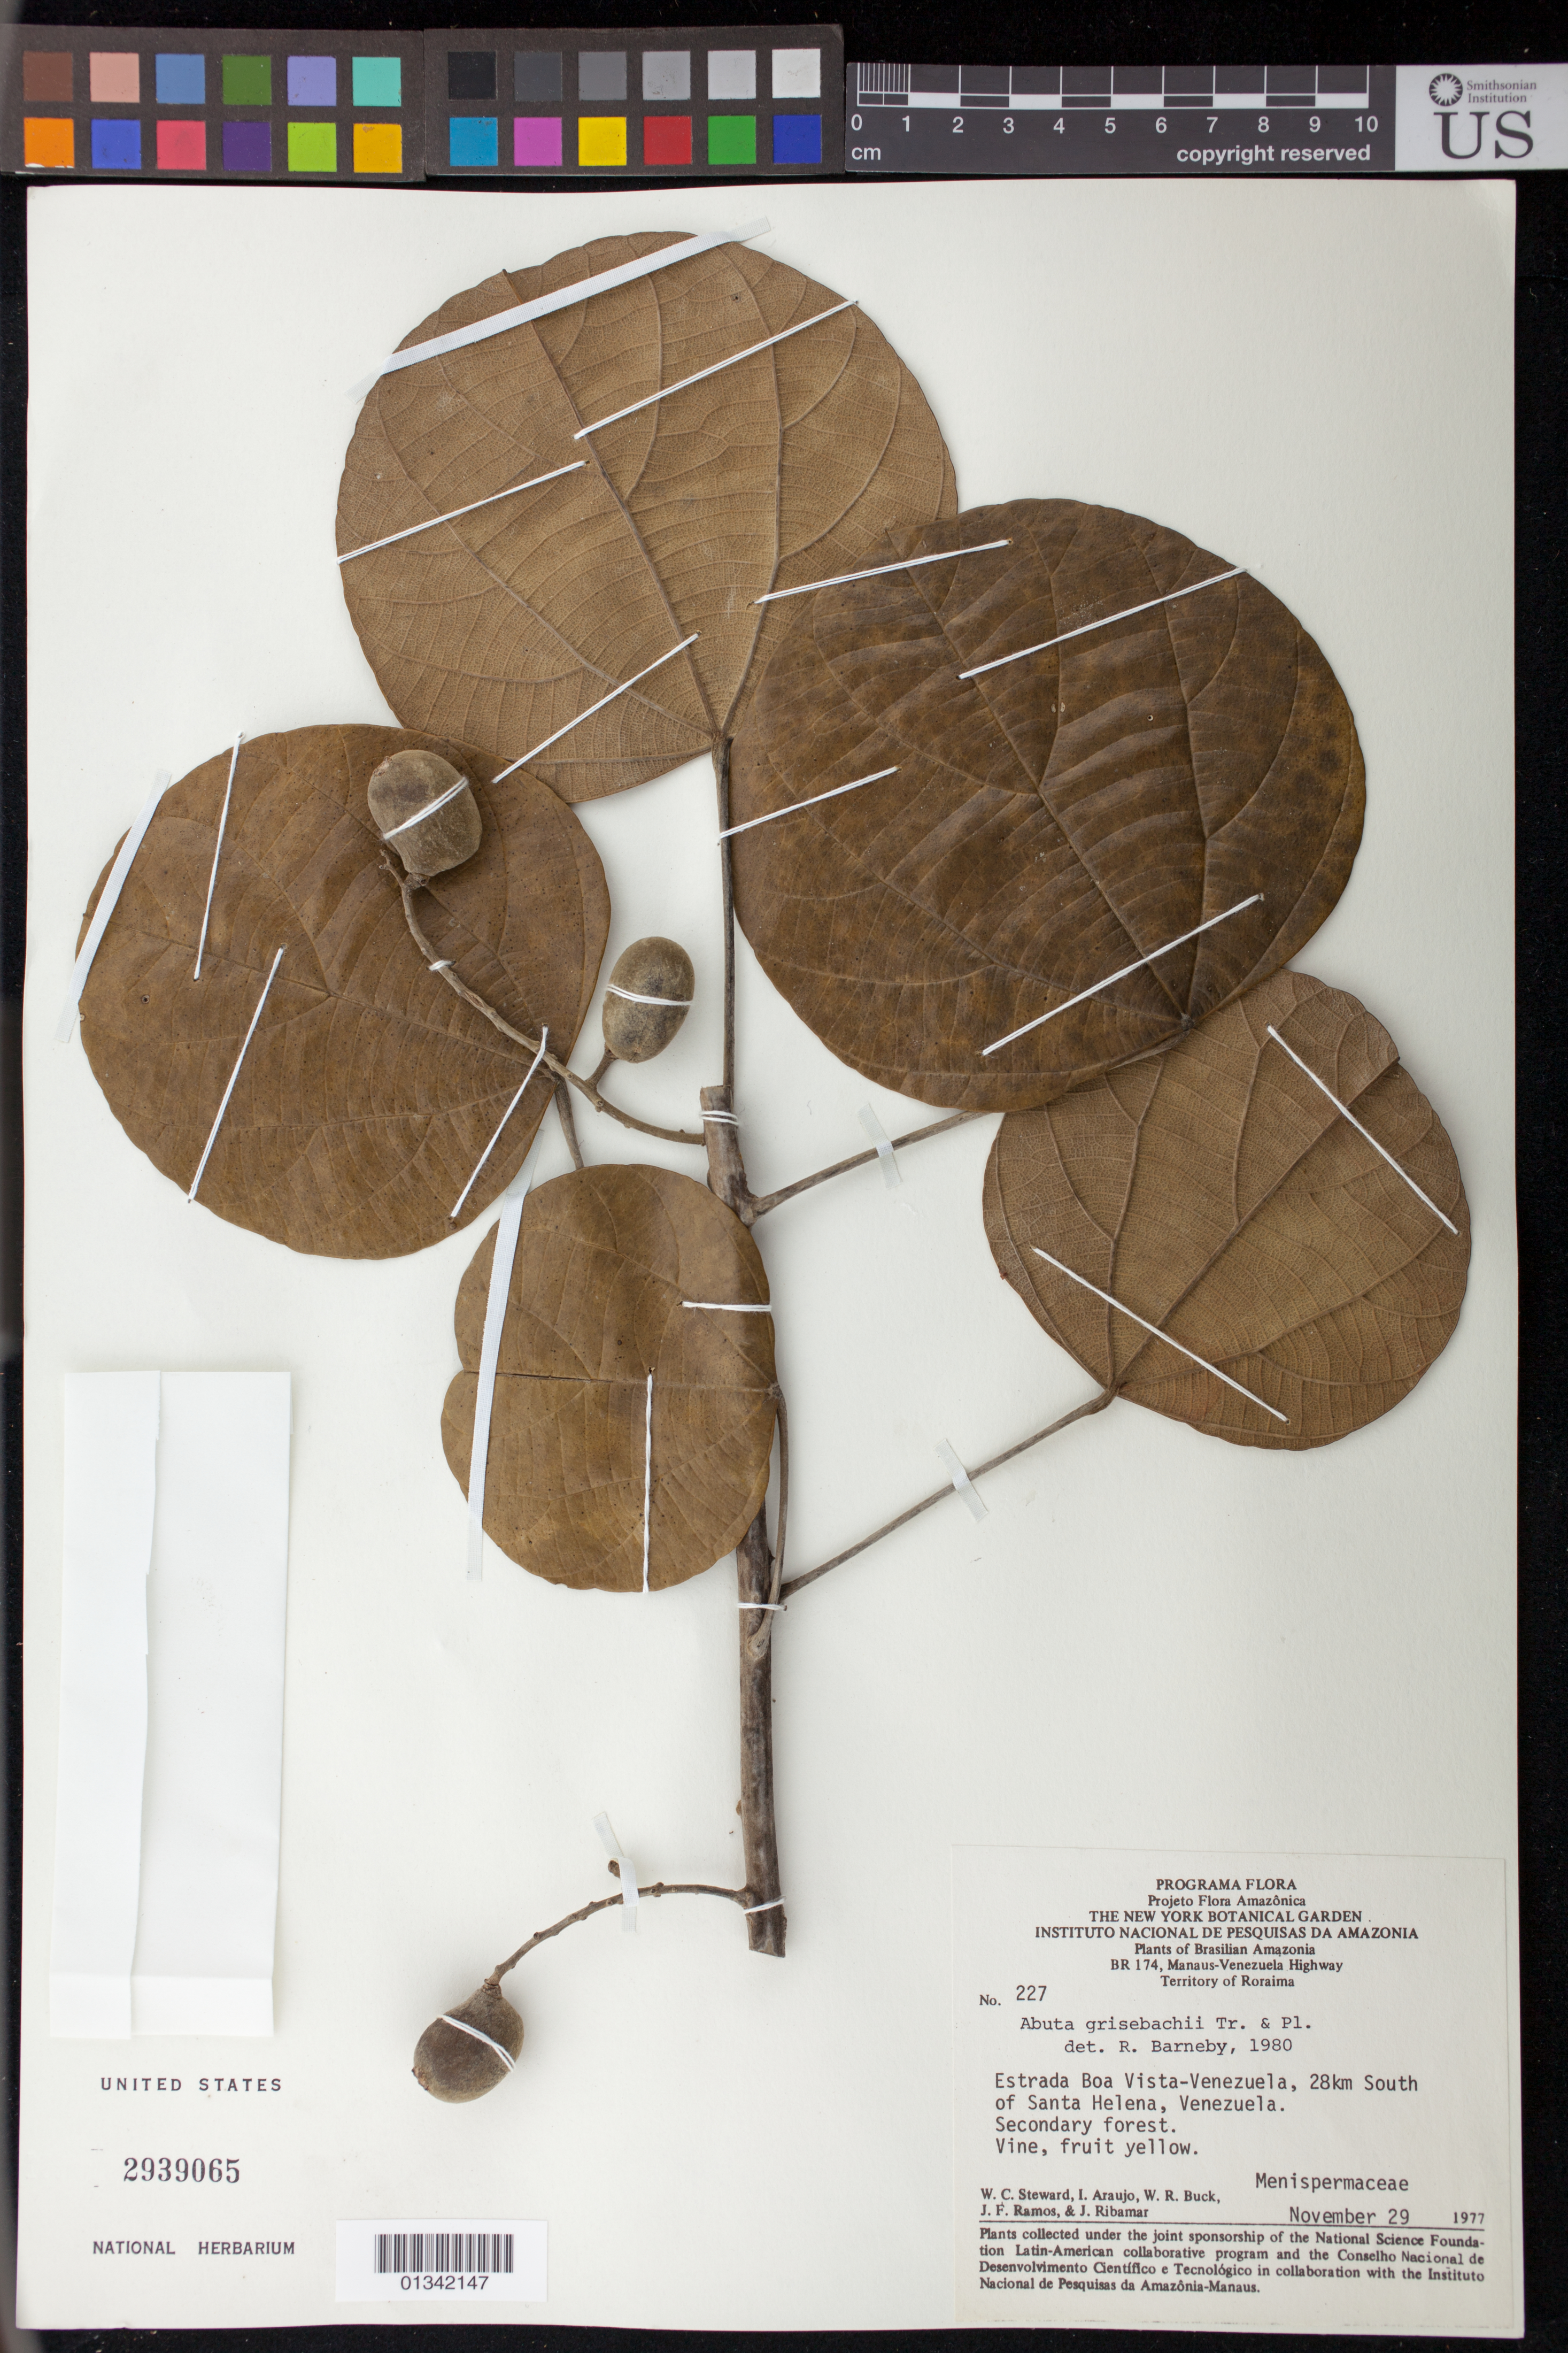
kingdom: Plantae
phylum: Tracheophyta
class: Magnoliopsida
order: Ranunculales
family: Menispermaceae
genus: Abuta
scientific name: Abuta grisebachii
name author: Triana & Planch.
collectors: W. C. Steward, I. Araujo, W. R. Buck, J. F. Ramos & J. Ribamar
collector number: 227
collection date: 1977-11-29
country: Venezuela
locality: Estrada Boa Vista - Venezuela, 28 km S of Santa Helena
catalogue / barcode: US 2939065